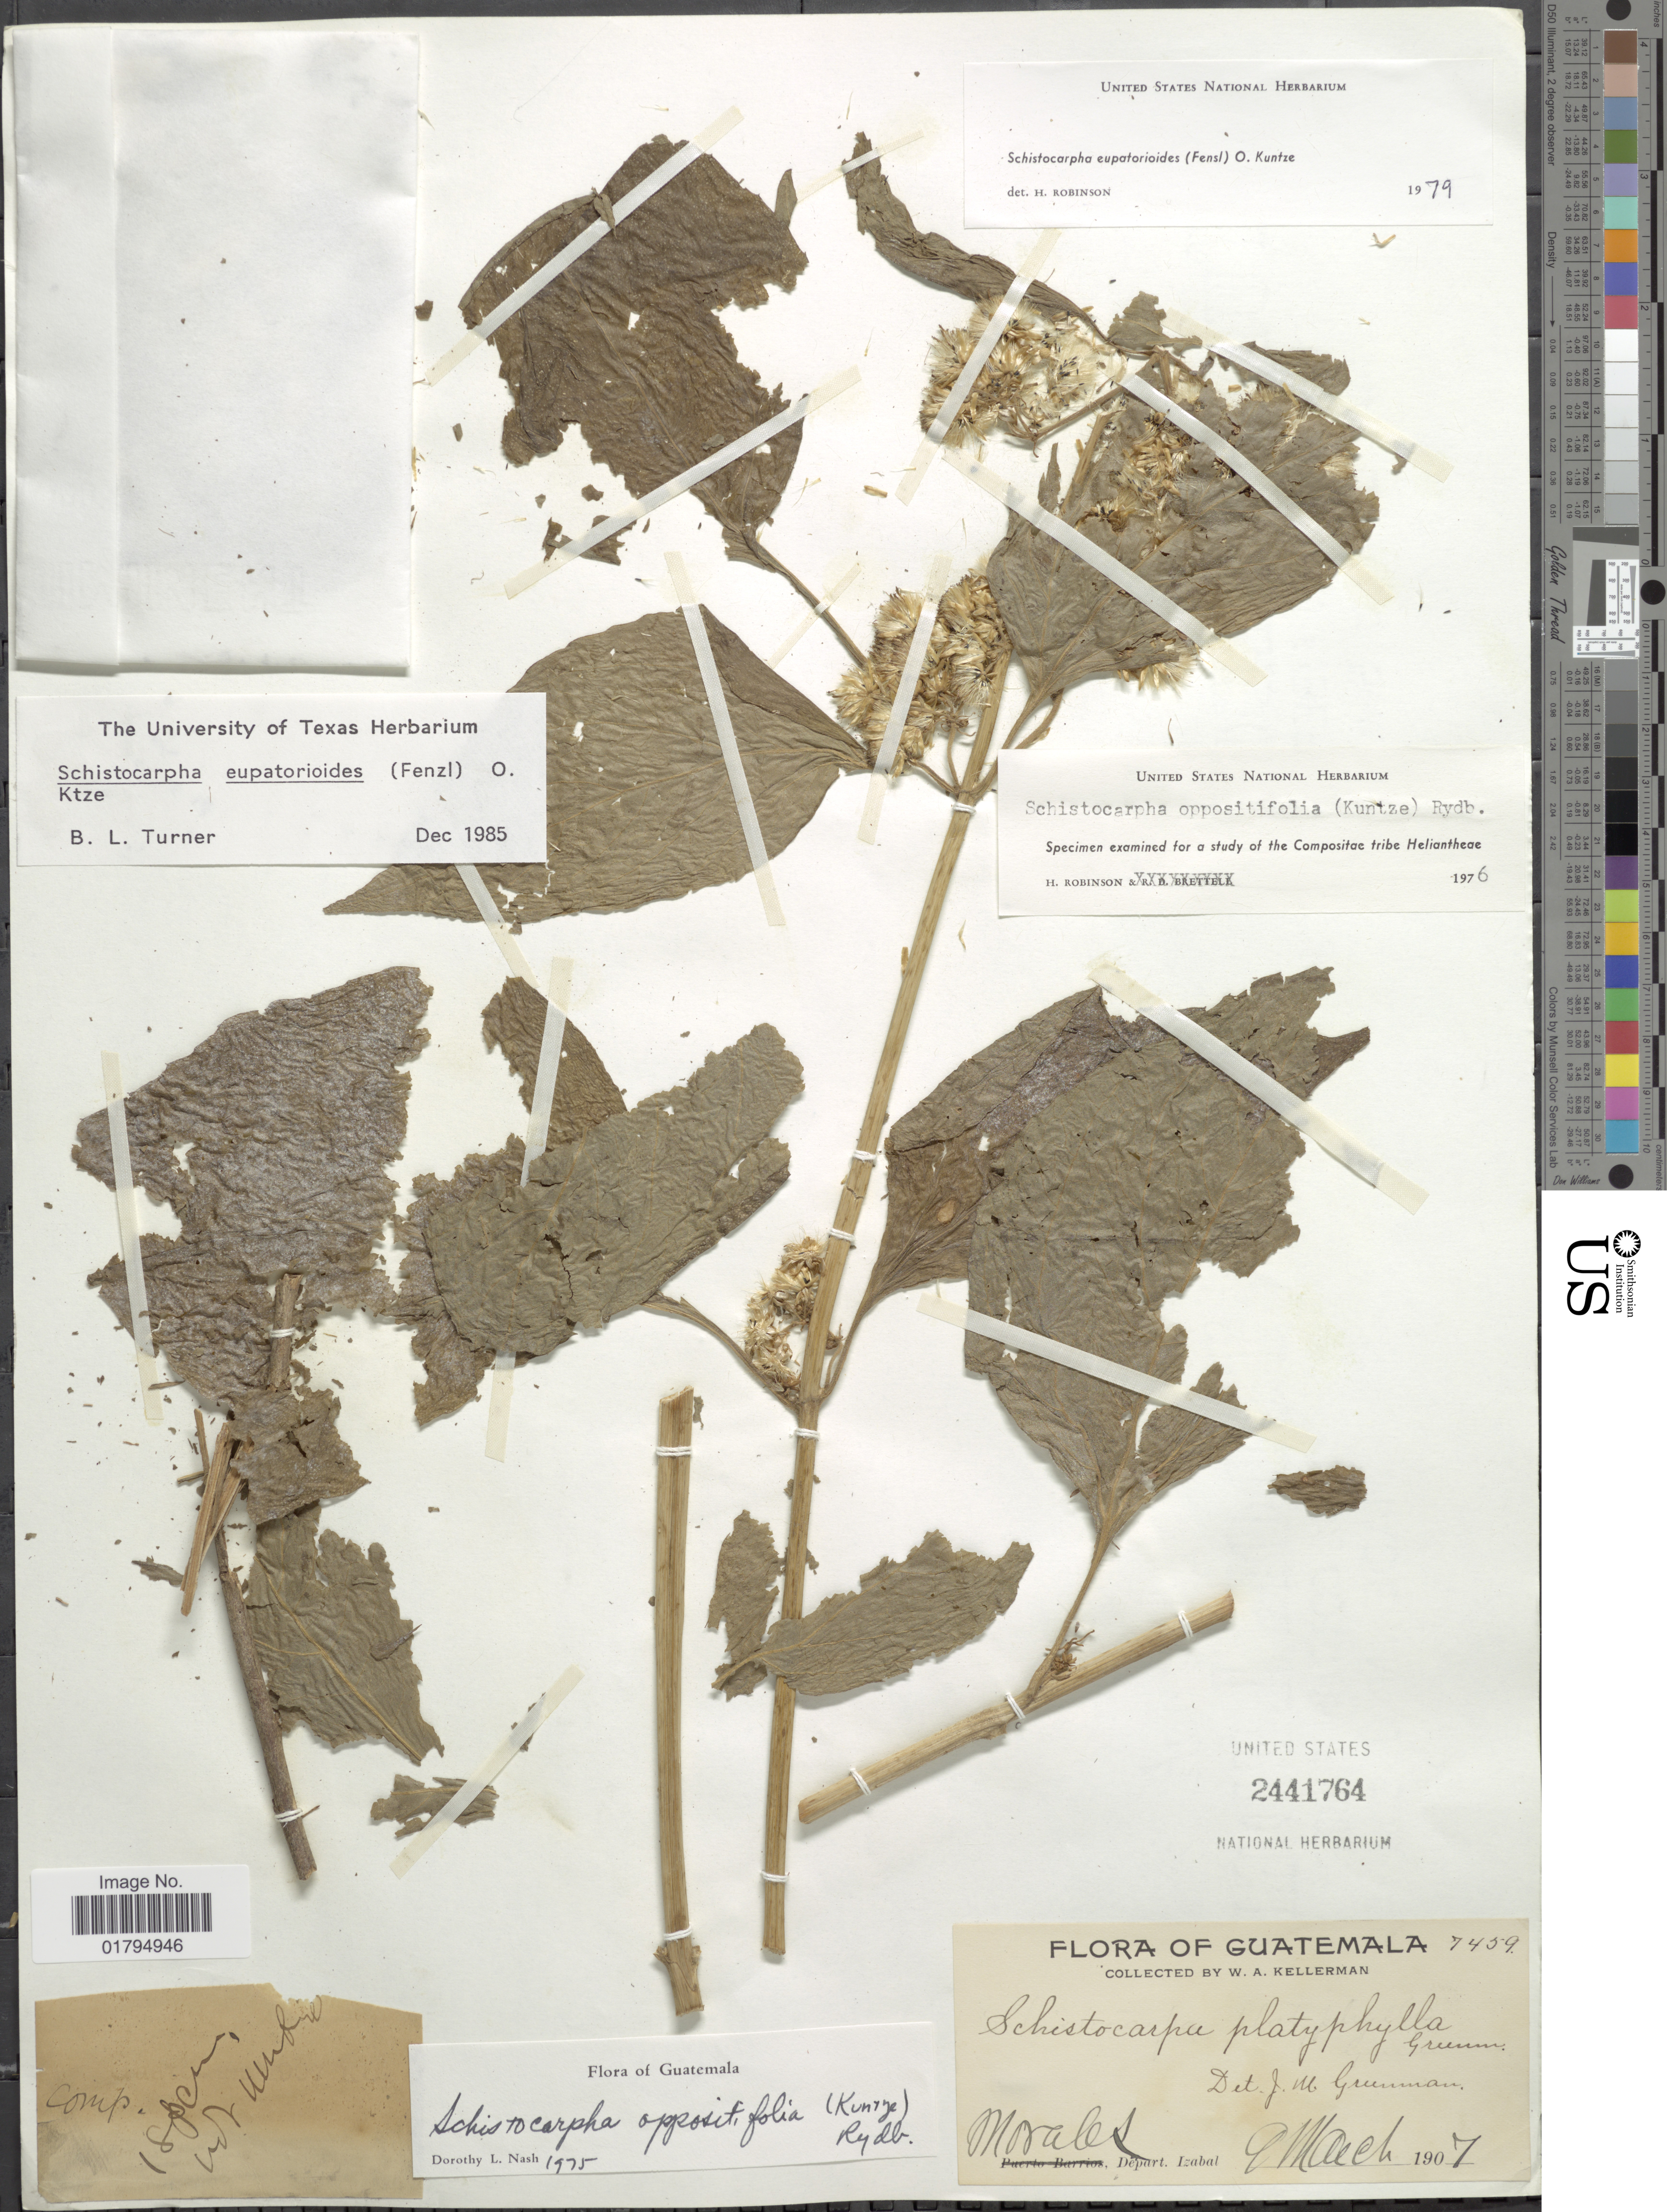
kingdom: Plantae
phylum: Tracheophyta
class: Magnoliopsida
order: Asterales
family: Asteraceae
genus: Schistocarpha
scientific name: Schistocarpha eupatorioides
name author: (Fenzl) Kuntze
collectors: W. Kellerman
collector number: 7459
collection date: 1907-03-09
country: Guatemala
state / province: Izabal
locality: Morales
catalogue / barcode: US 2441764